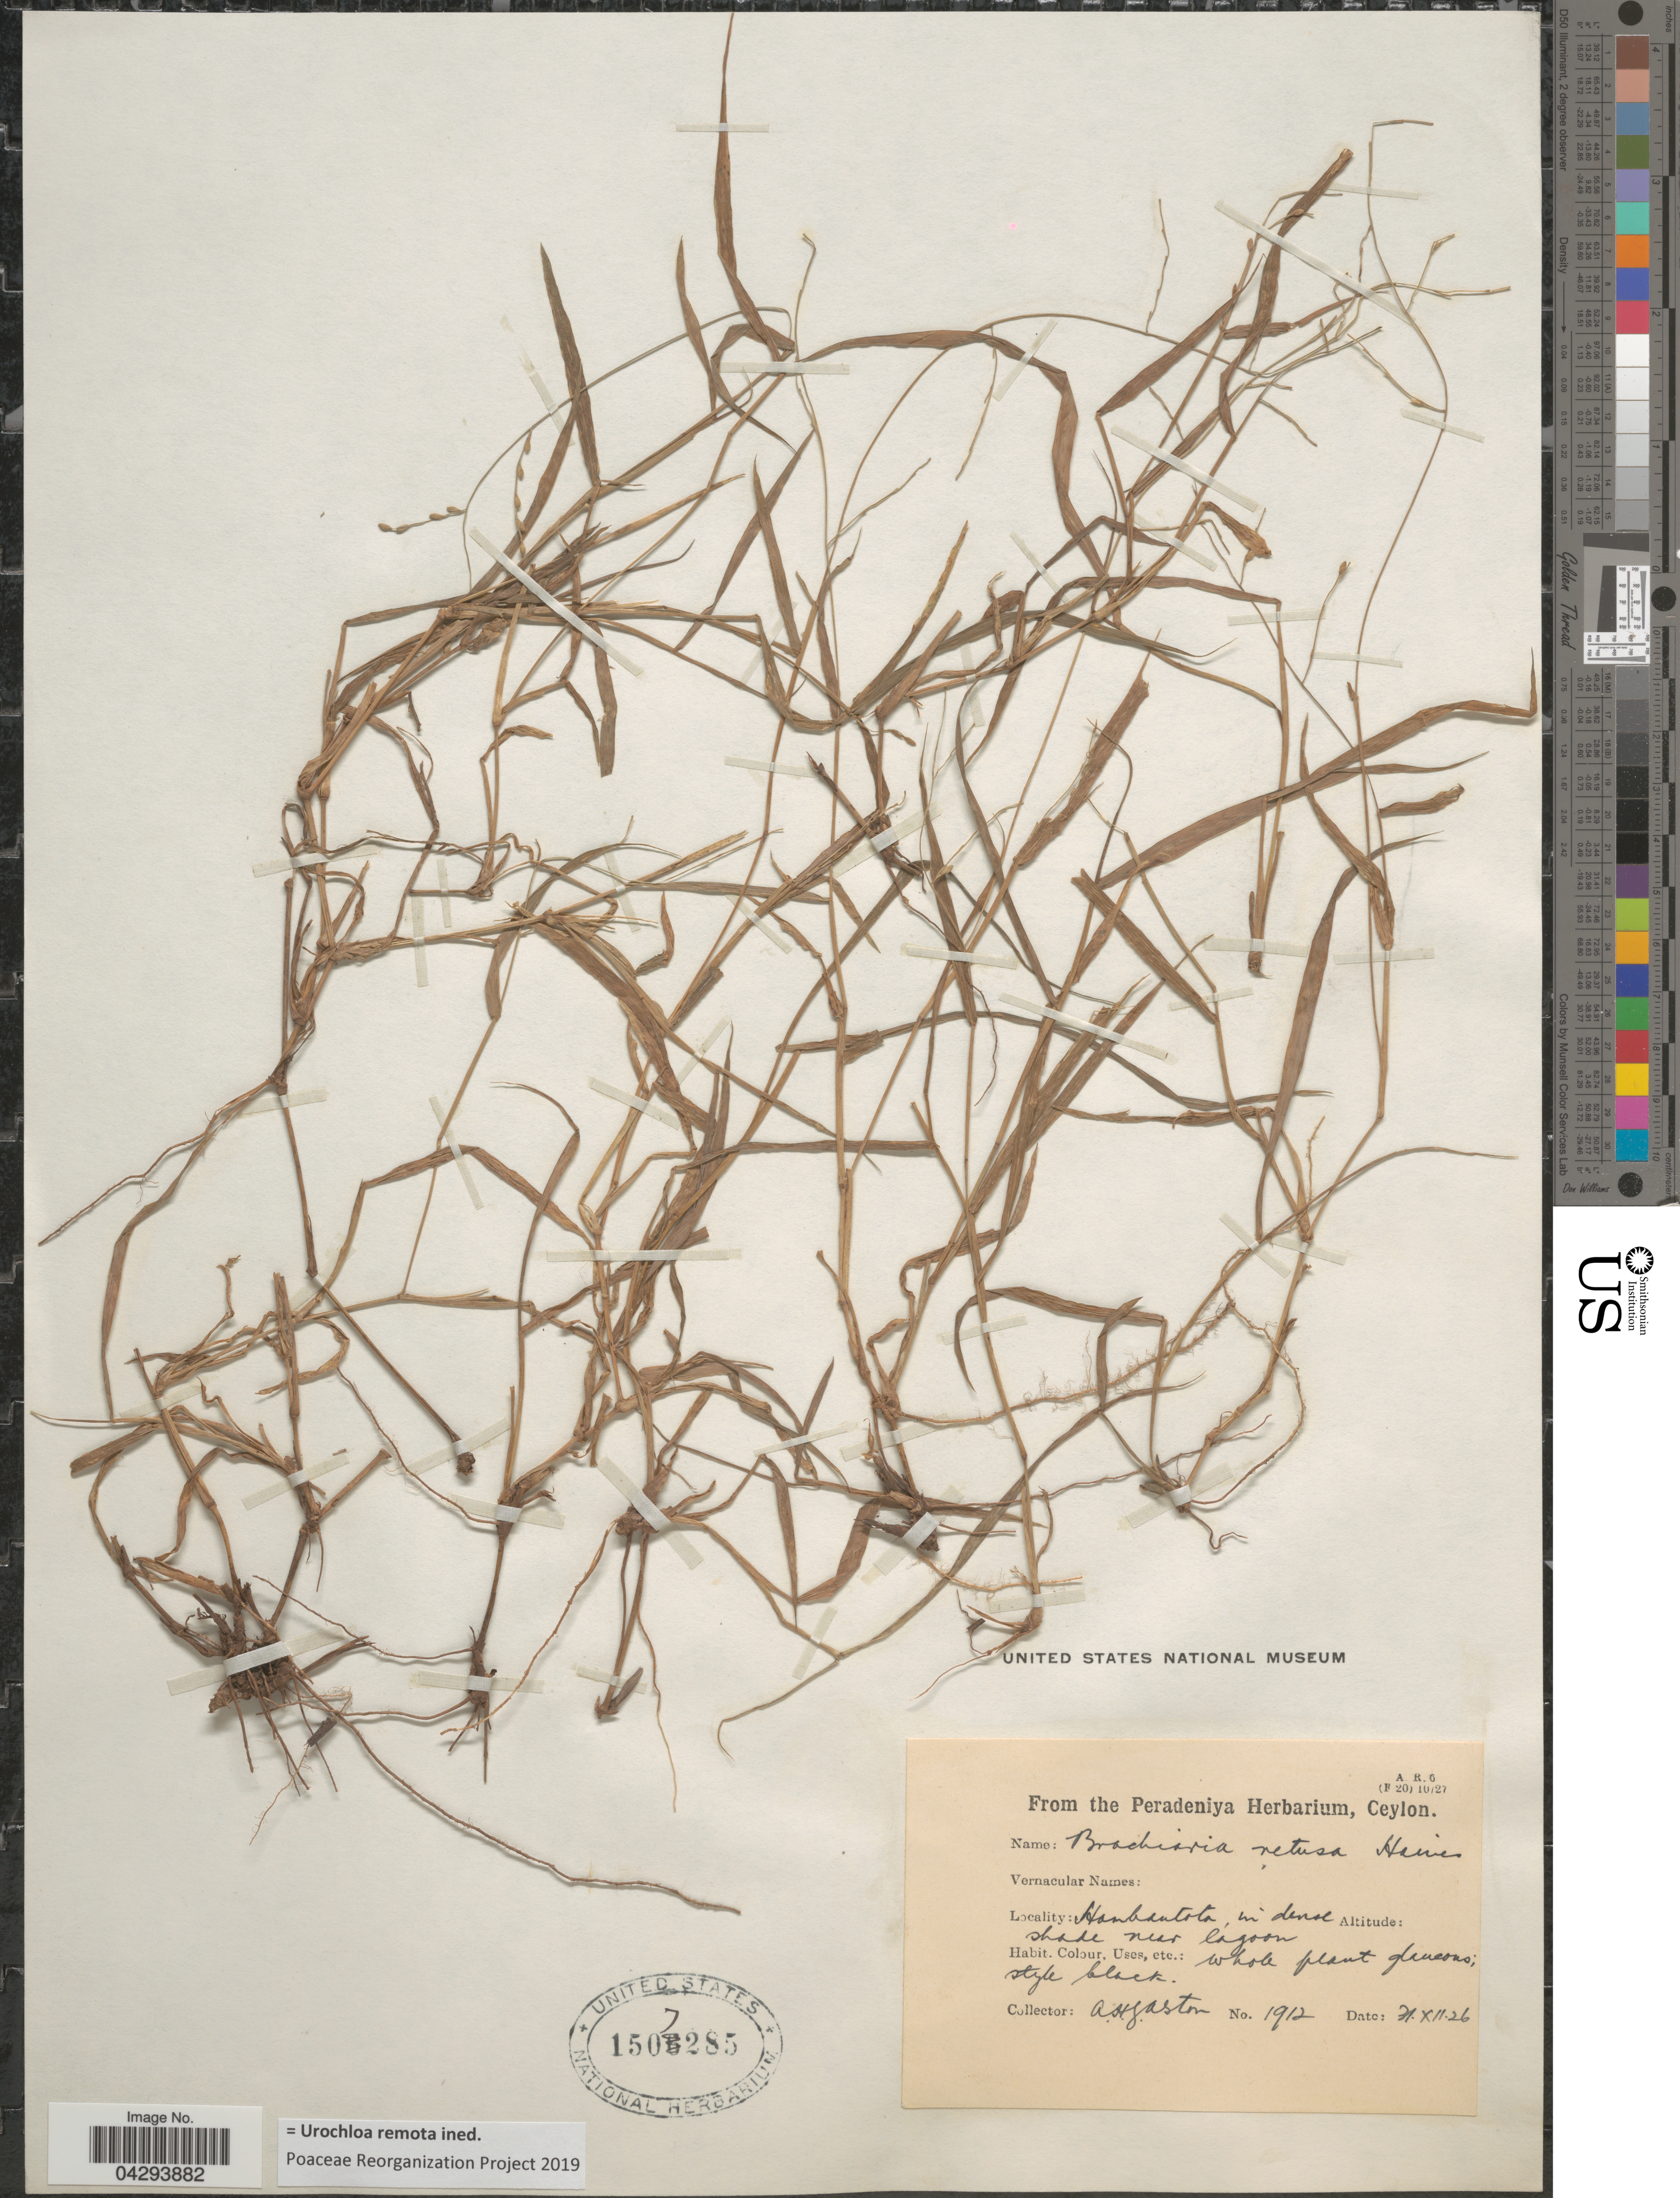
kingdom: Plantae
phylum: Tracheophyta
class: Liliopsida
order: Poales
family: Poaceae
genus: Urochloa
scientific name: Urochloa remota ined.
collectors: A. Aston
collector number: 1912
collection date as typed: Transcribed d/m/y: 21/12/26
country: Sri Lanka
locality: Hambantota, in dense shade near lagoon.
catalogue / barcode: US 1507285